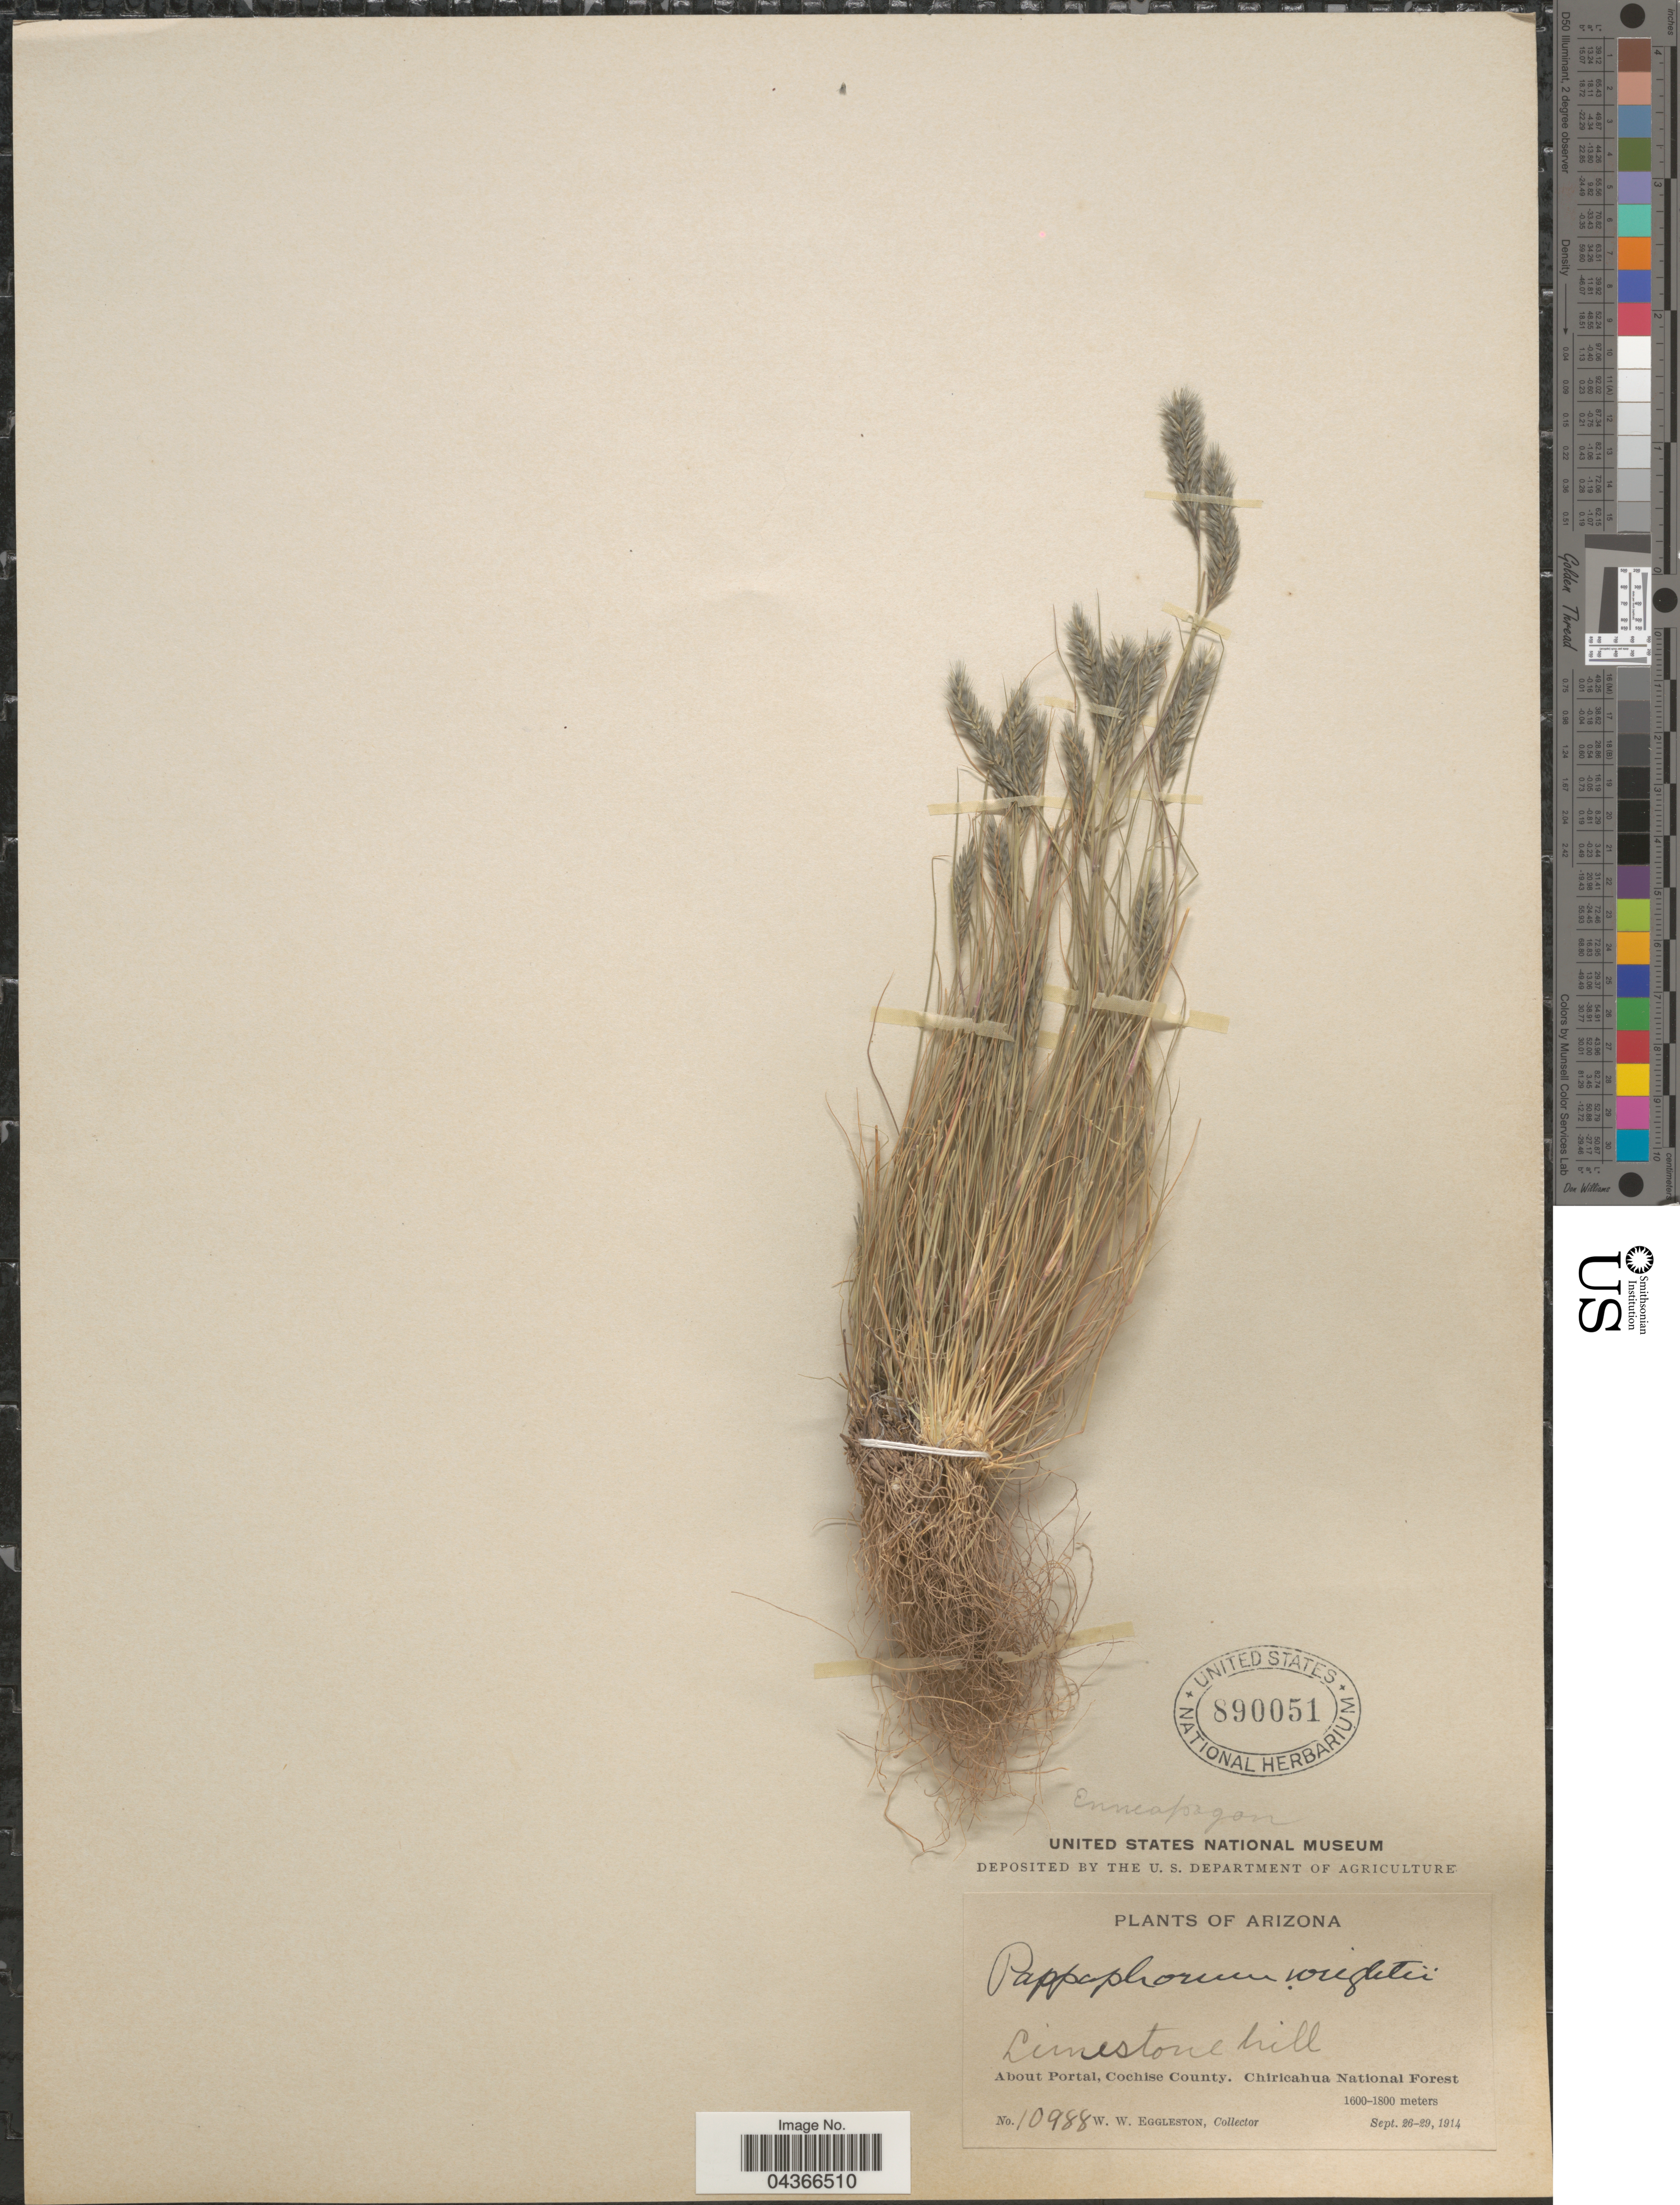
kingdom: Plantae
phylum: Tracheophyta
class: Liliopsida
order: Poales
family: Poaceae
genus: Enneapogon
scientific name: Enneapogon desvauxii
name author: P. Beauv.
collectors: W. W. Eggleston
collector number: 10988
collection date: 1914-09-26/1914-09-29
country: United States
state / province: Arizona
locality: Limestone hill. About Portal, Cochise County. Chiricahua National Forest.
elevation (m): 1600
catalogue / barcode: US 890051